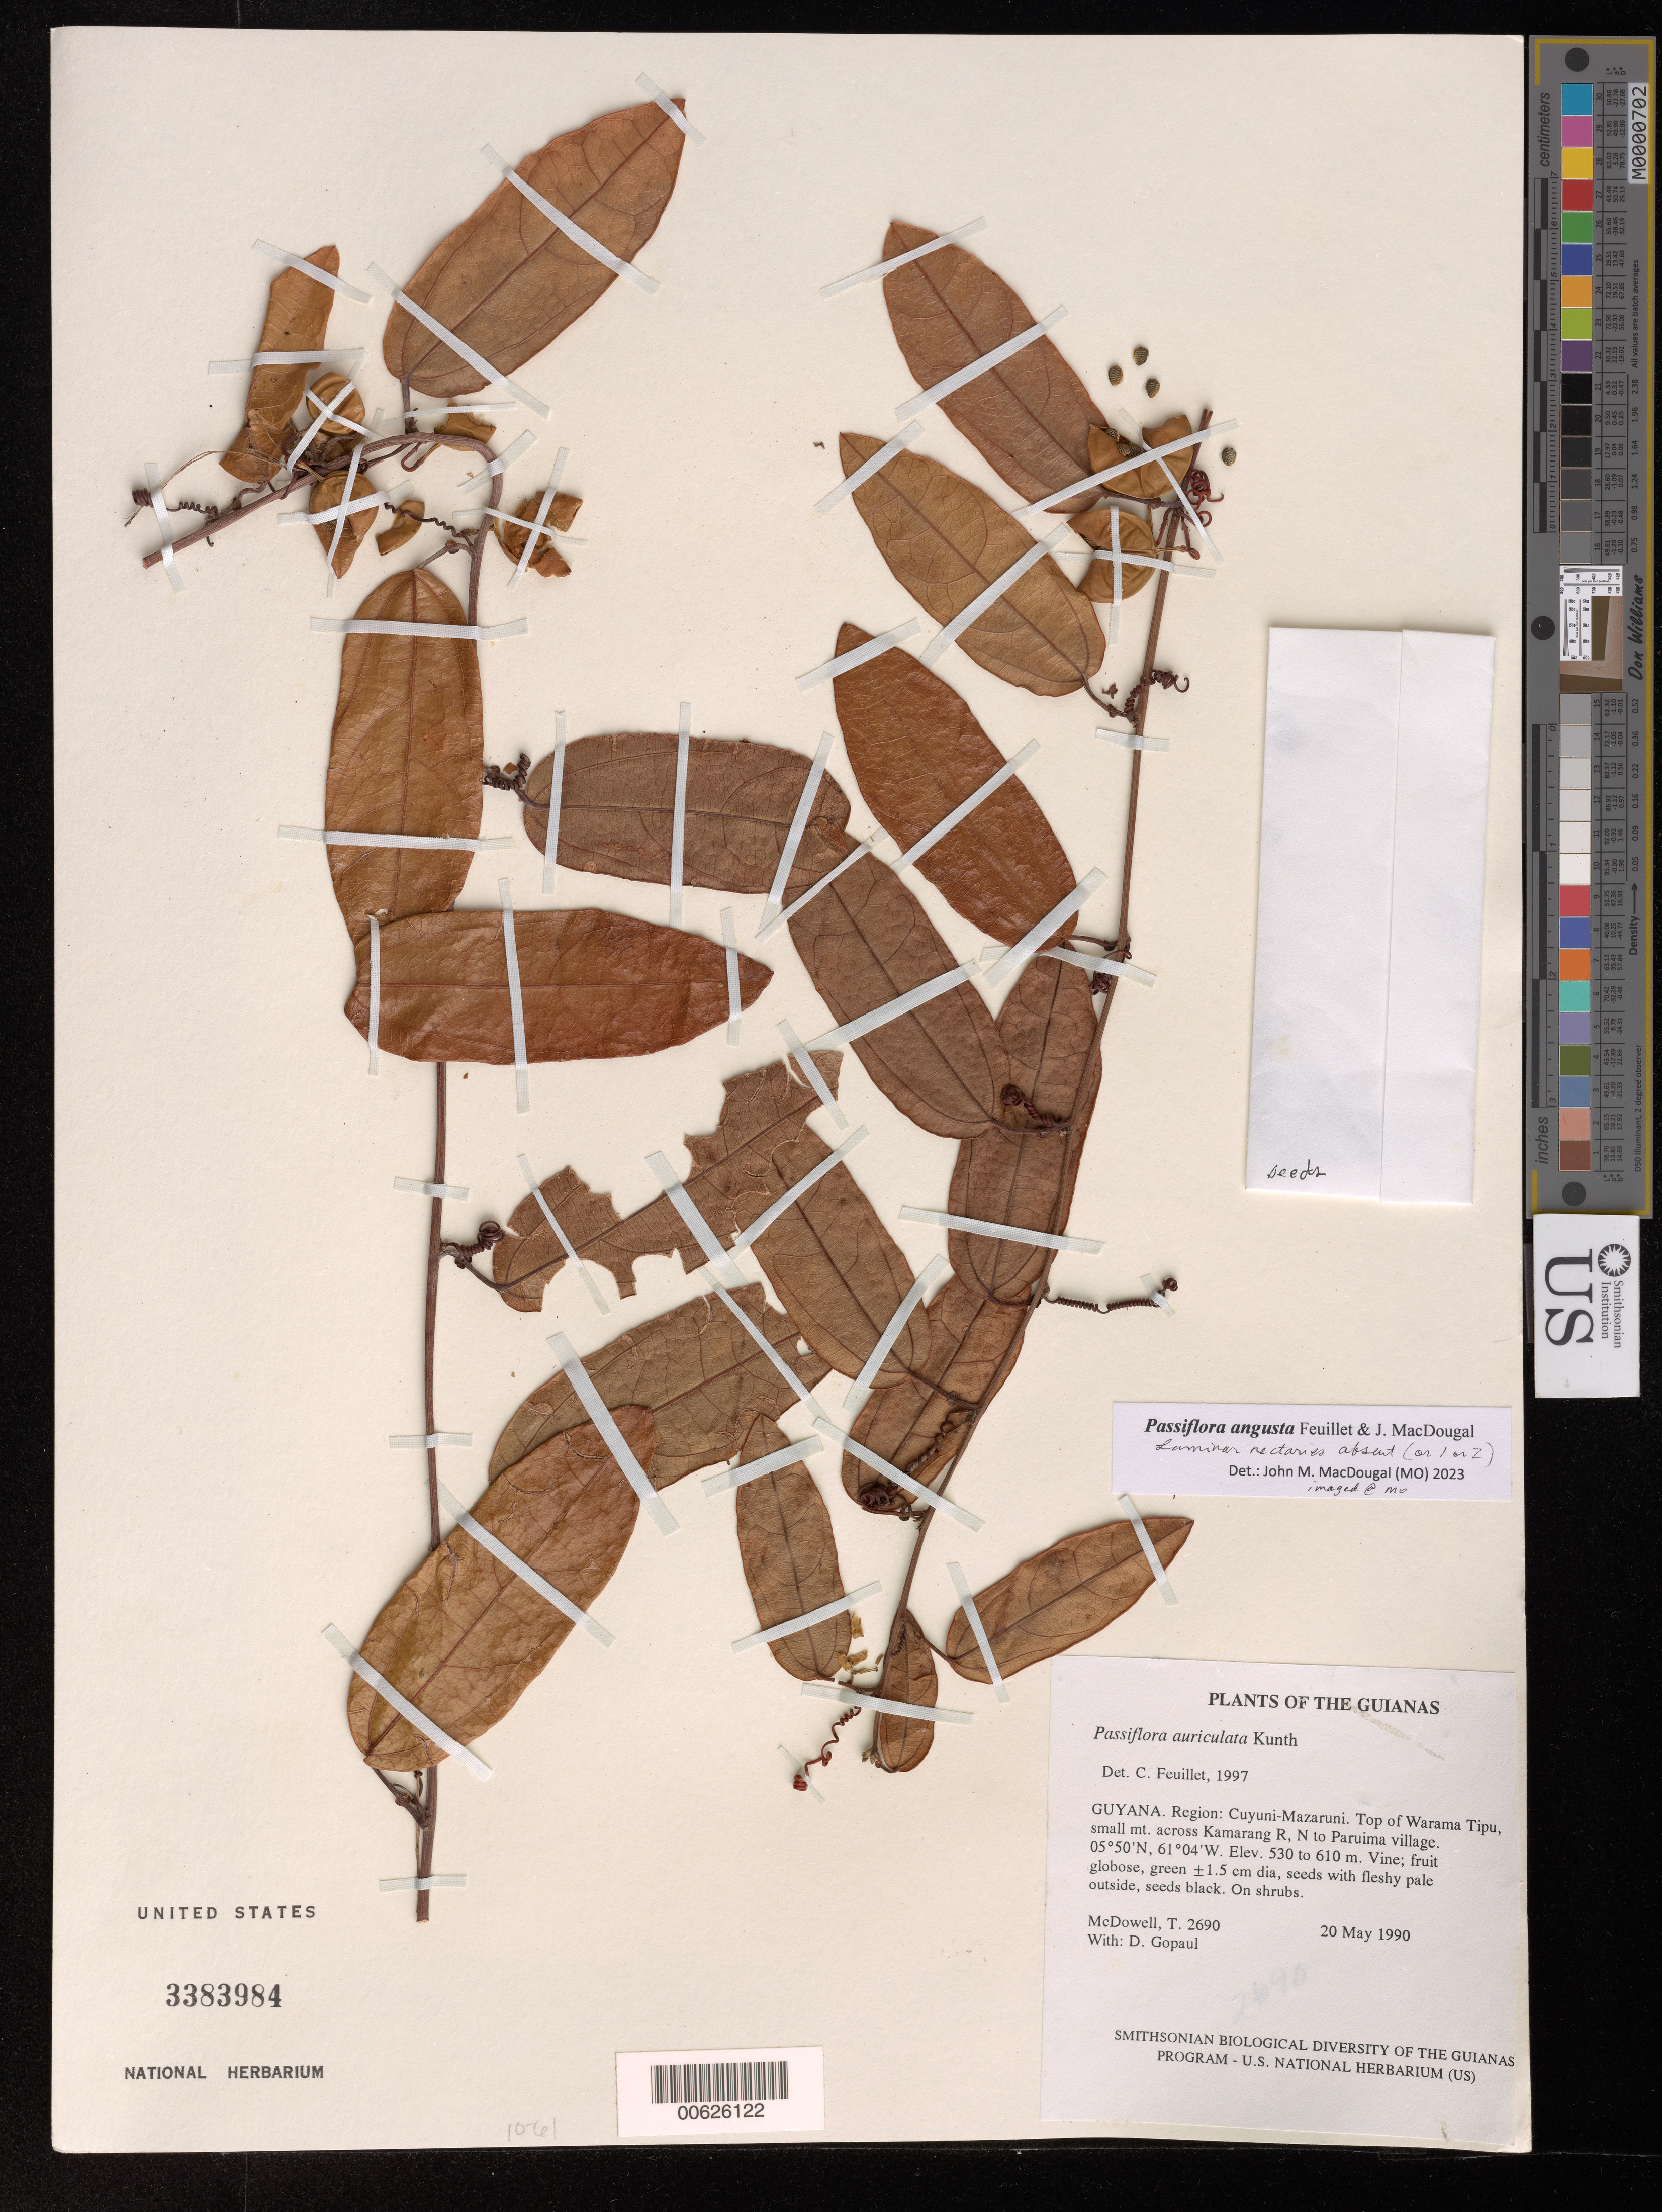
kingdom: Plantae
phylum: Tracheophyta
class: Magnoliopsida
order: Malpighiales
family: Passifloraceae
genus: Passiflora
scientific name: Passiflora angusta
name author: Feuillet & J.M. MacDougal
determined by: Feuillet, C.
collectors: T. McDowell & D. Gopaul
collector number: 2690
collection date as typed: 20 May 1990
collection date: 1990-05-20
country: Guyana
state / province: Cuyuni-Mazaruni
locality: Top of Warama Tipu, small mt. across Kamarang R, N of Paruima village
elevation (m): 530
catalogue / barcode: US 3383984